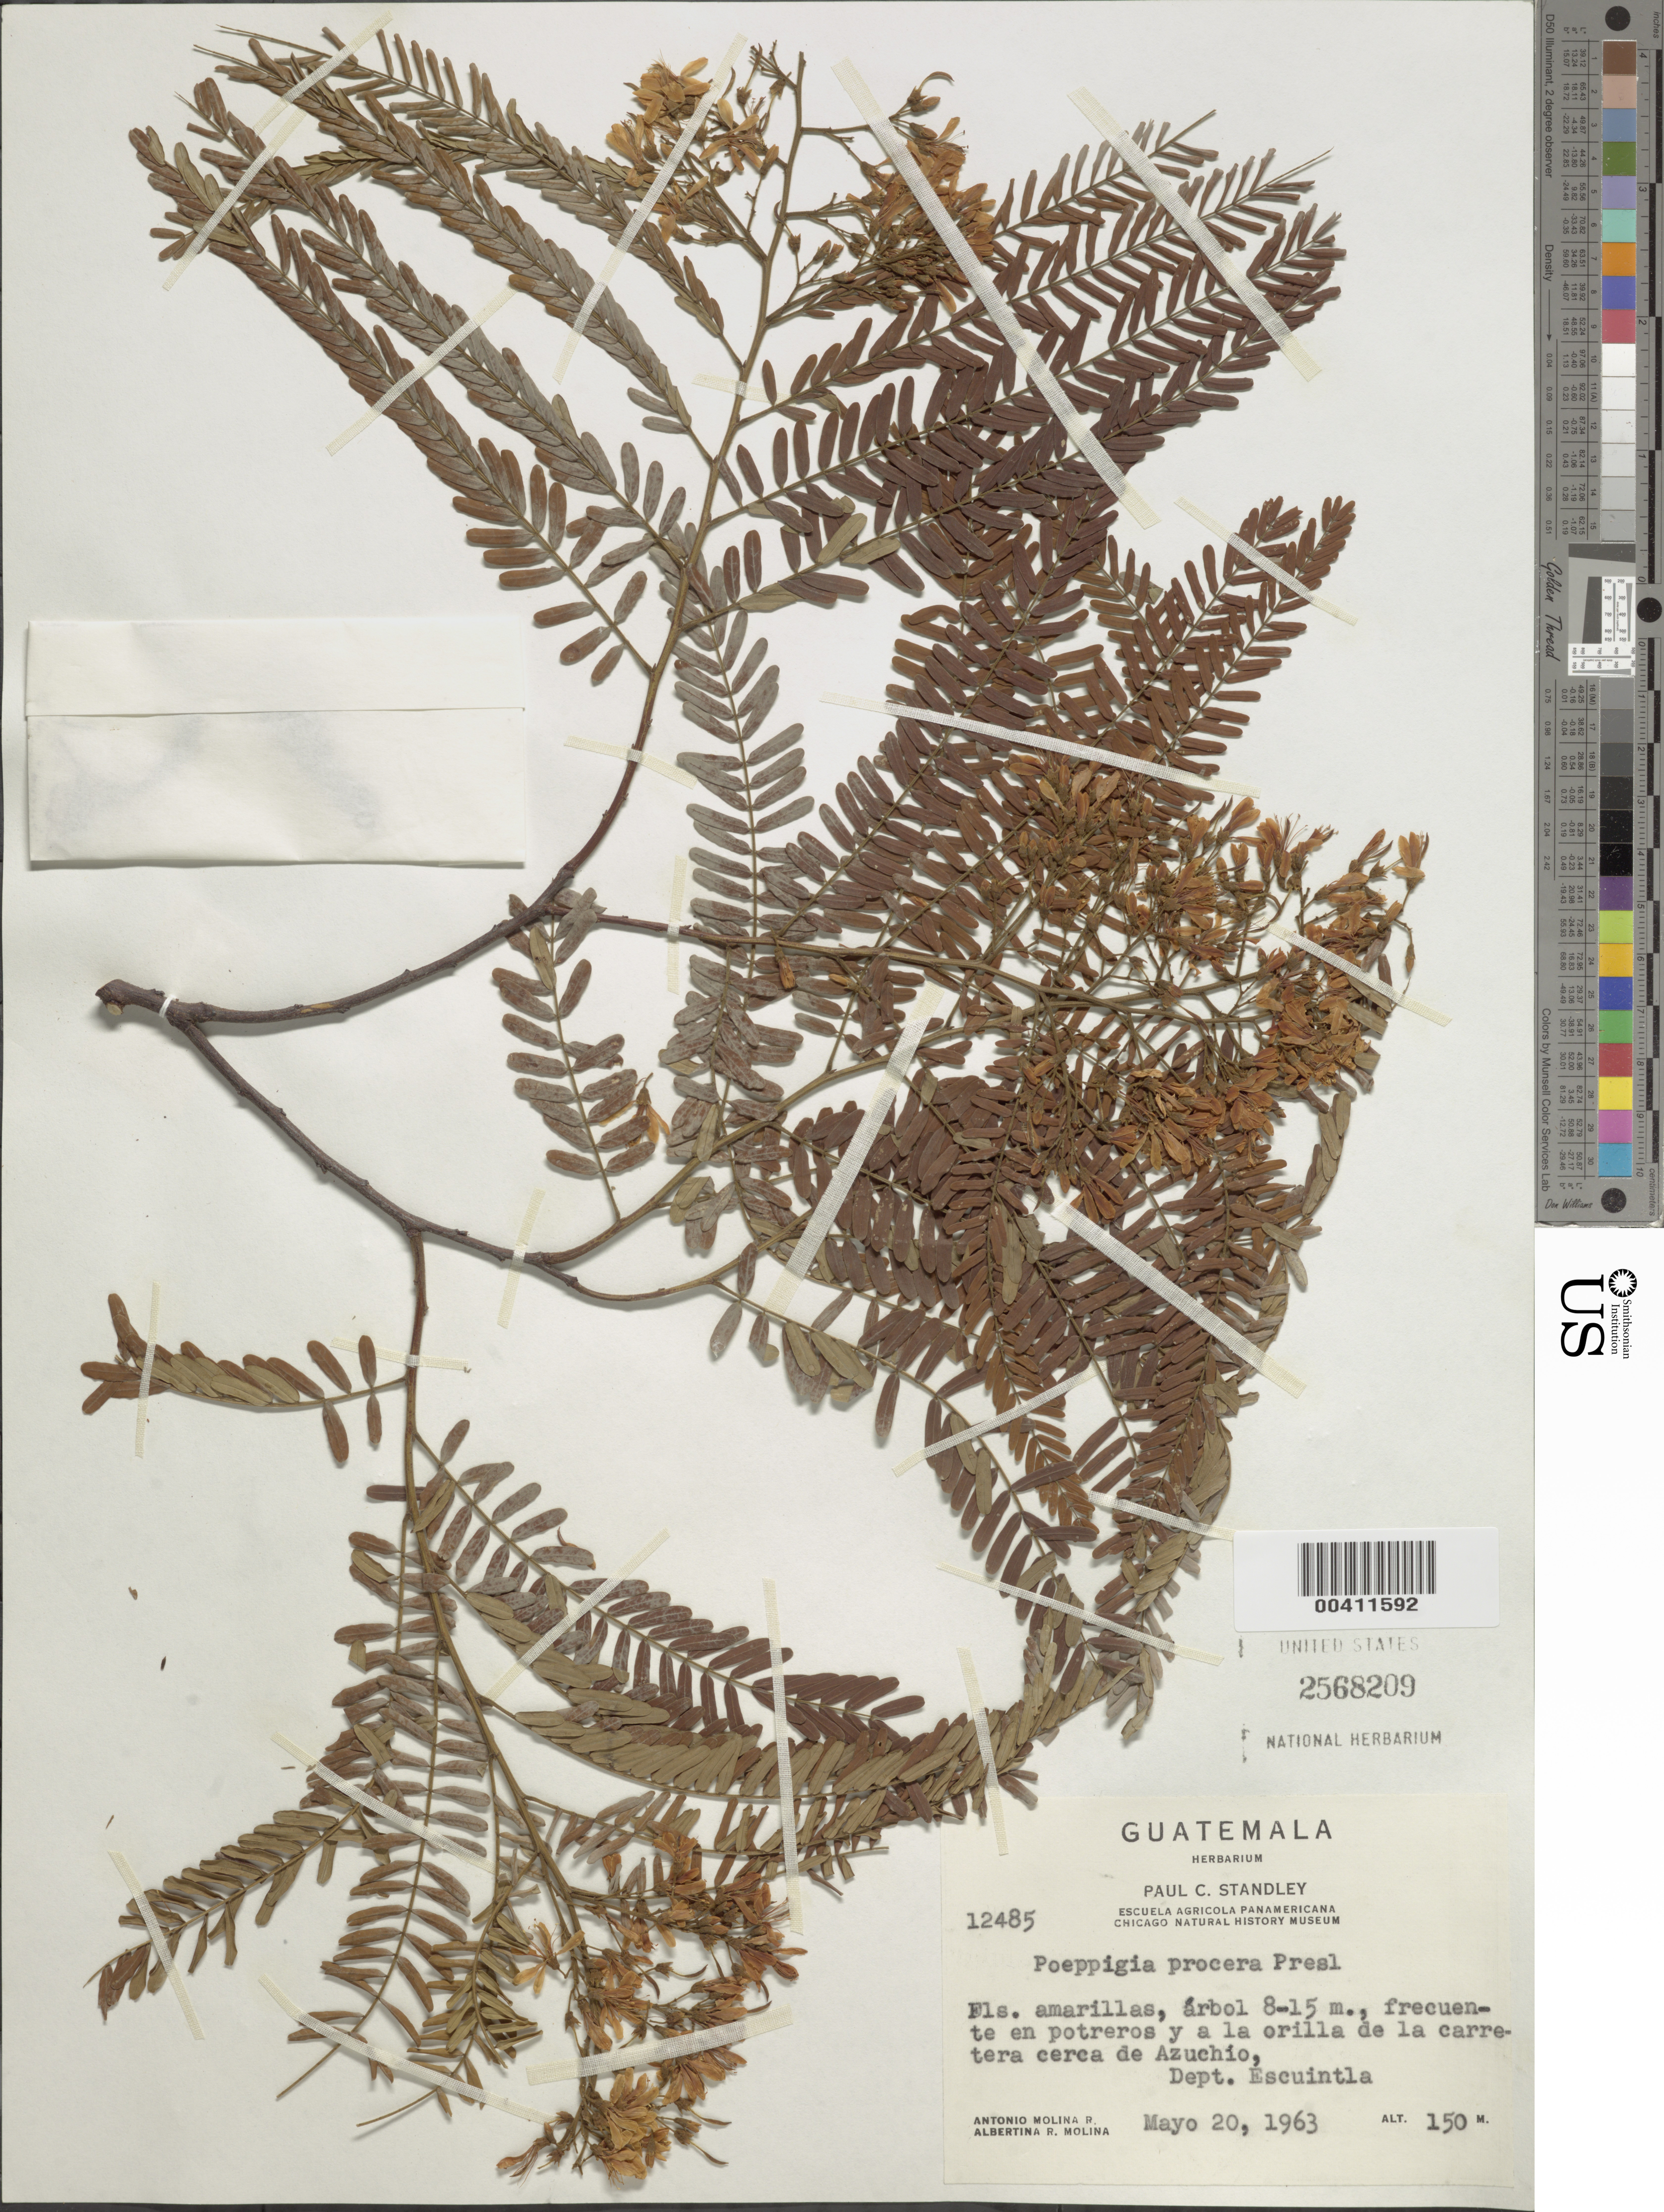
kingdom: Plantae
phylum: Tracheophyta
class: Magnoliopsida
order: Fabales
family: Fabaceae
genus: Poeppigia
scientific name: Poeppigia procera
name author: C. Presl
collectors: A. Molina R. & A. Molina R.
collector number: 12485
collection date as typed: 20 May 1963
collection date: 1963-05-20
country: Guatemala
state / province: Escuintla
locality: Azuchio (?). [country originally recorded as Honduras.]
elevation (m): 150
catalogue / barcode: US 2568209